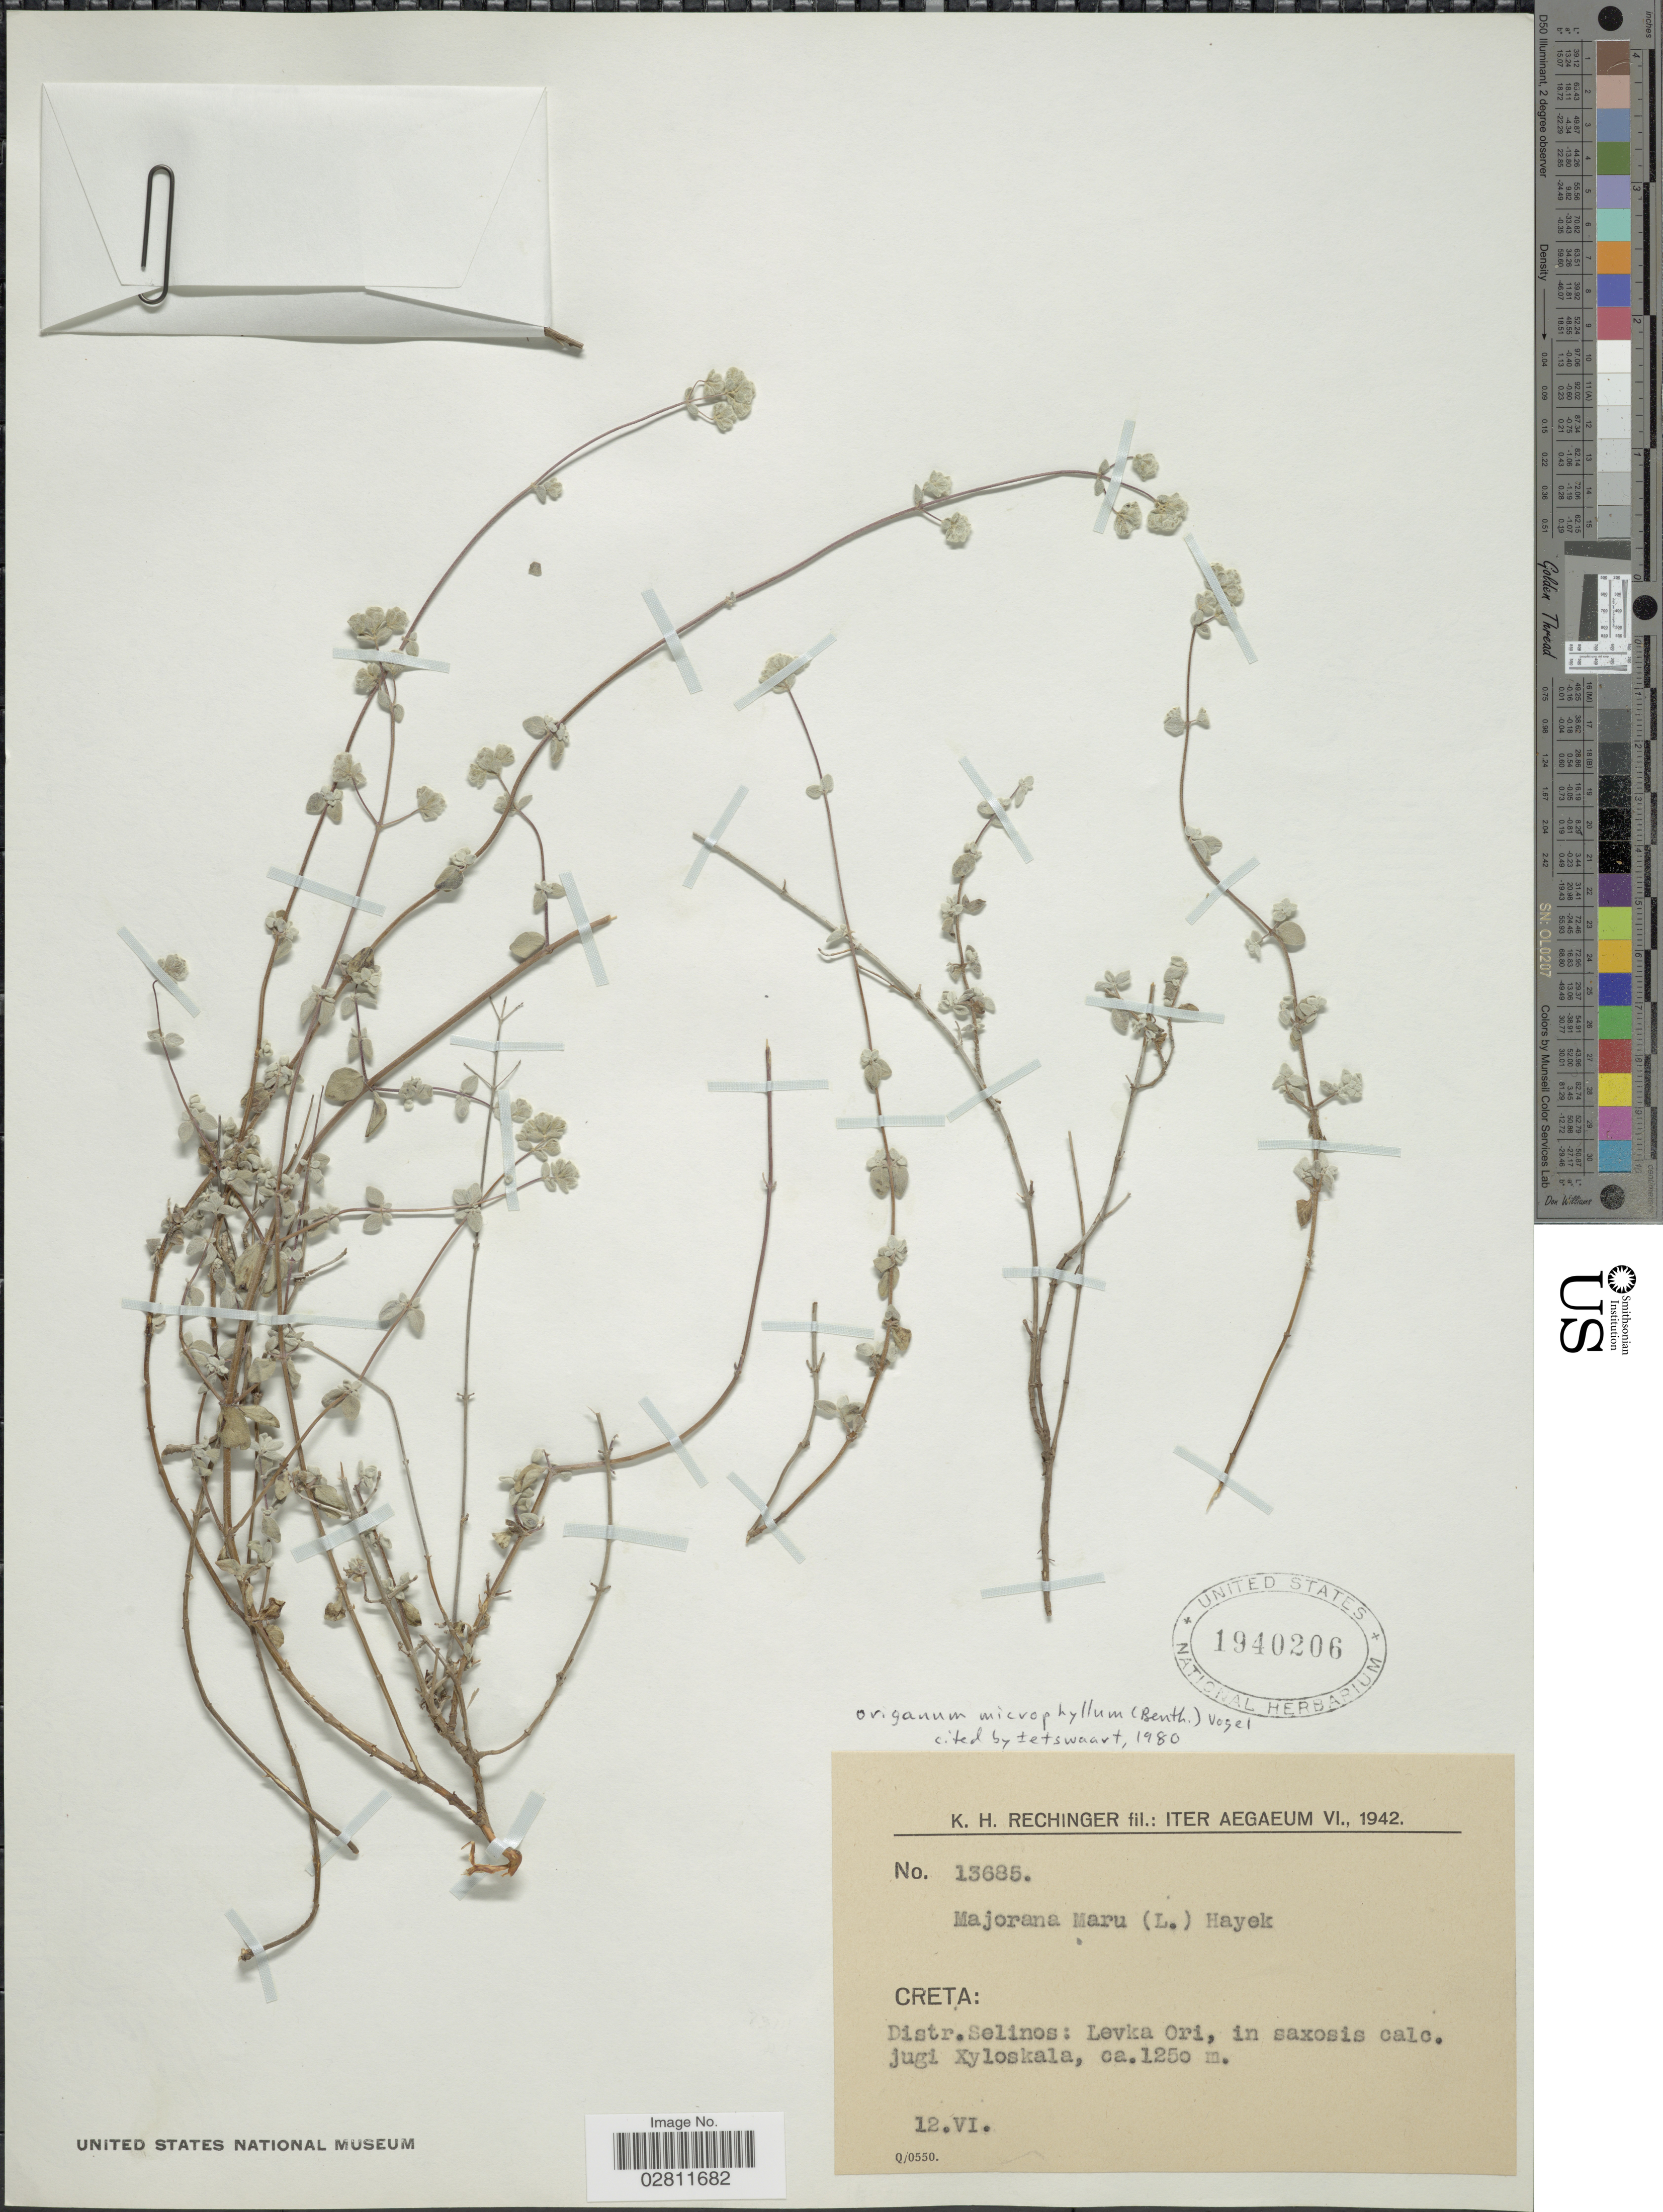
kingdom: Plantae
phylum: Tracheophyta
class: Magnoliopsida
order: Lamiales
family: Lamiaceae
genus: Origanum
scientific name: Origanum microphyllum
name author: Vogel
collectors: K. H. Rechinger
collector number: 13685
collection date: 1942-06-12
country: Greece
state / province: Crete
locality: Iter Aegaeum. Creta: Distr. Selinos: Levka Ori, in saxosis calc. jugi Xyloskala.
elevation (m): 1250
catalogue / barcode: US 1940206